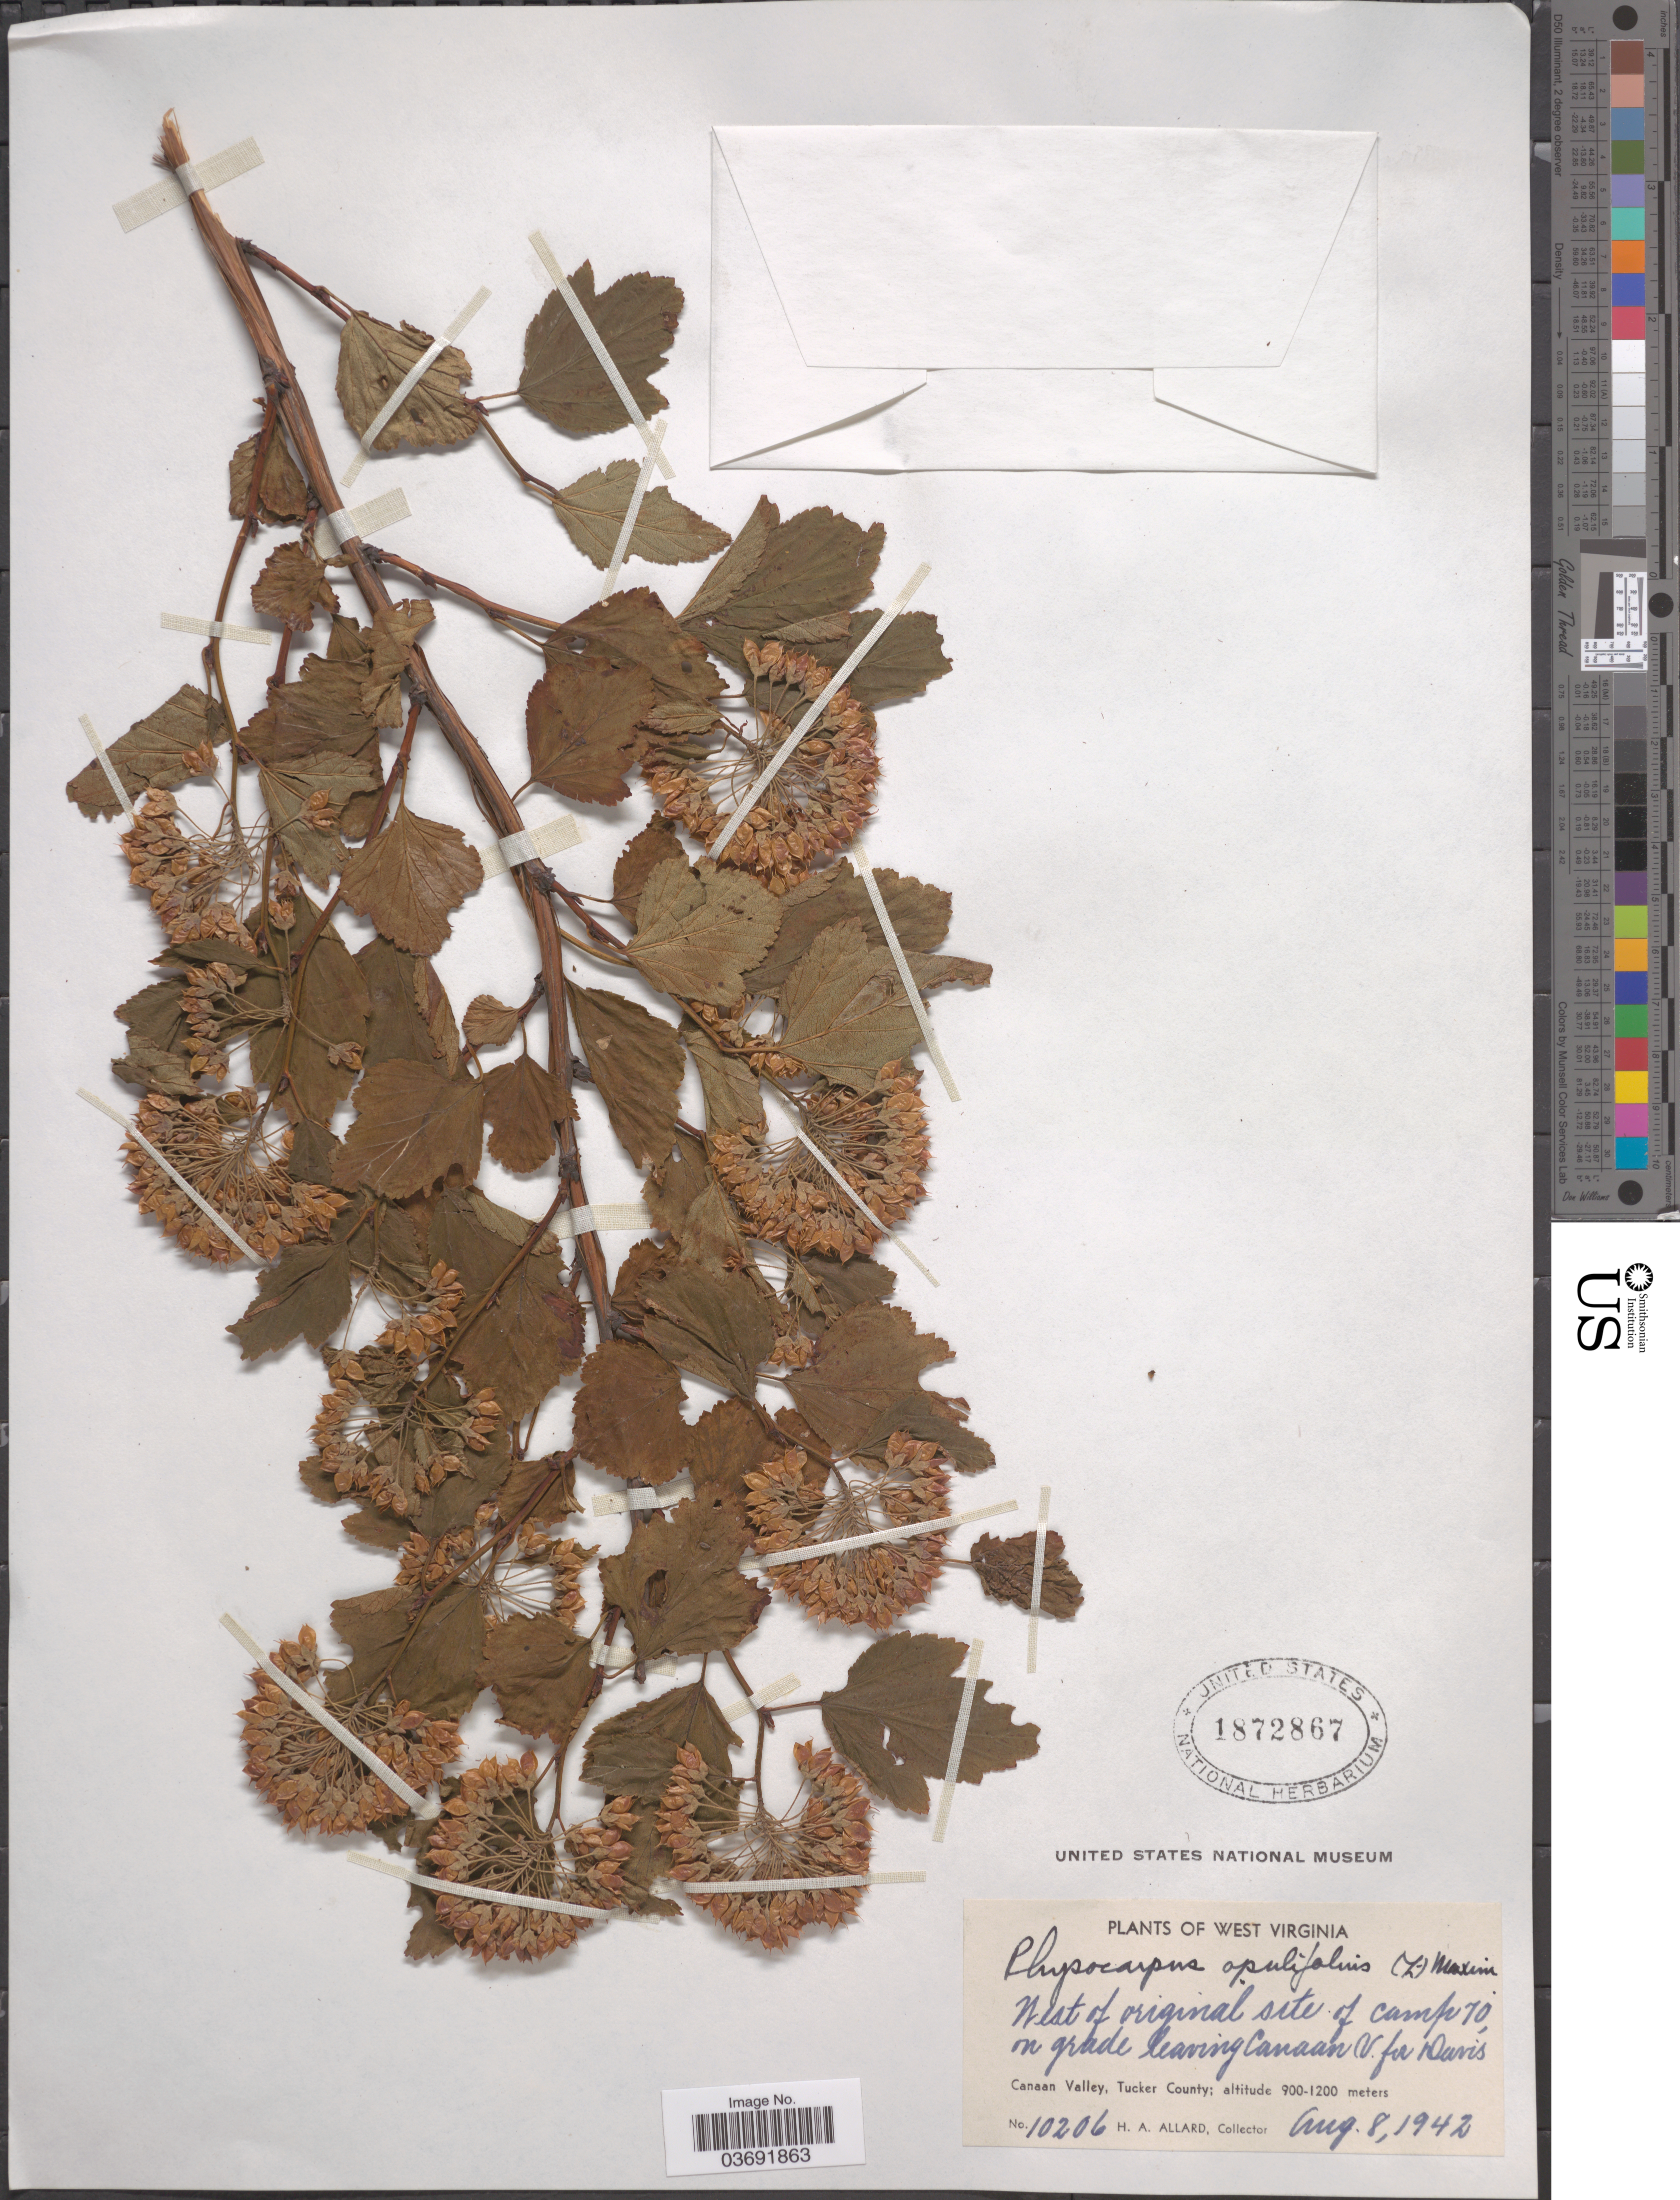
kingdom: Plantae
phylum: Tracheophyta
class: Magnoliopsida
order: Rosales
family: Rosaceae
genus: Physocarpus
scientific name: Physocarpus opulifolius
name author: (L.) Maxim.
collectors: H. A. Allard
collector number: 10206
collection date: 1942-08-08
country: United States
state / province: West Virginia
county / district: Tucker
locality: West of original site of camp 70, on grade leaving Canaan V. for Davis. Canaan Valley, Tucker County.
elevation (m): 900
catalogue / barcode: US 1872867